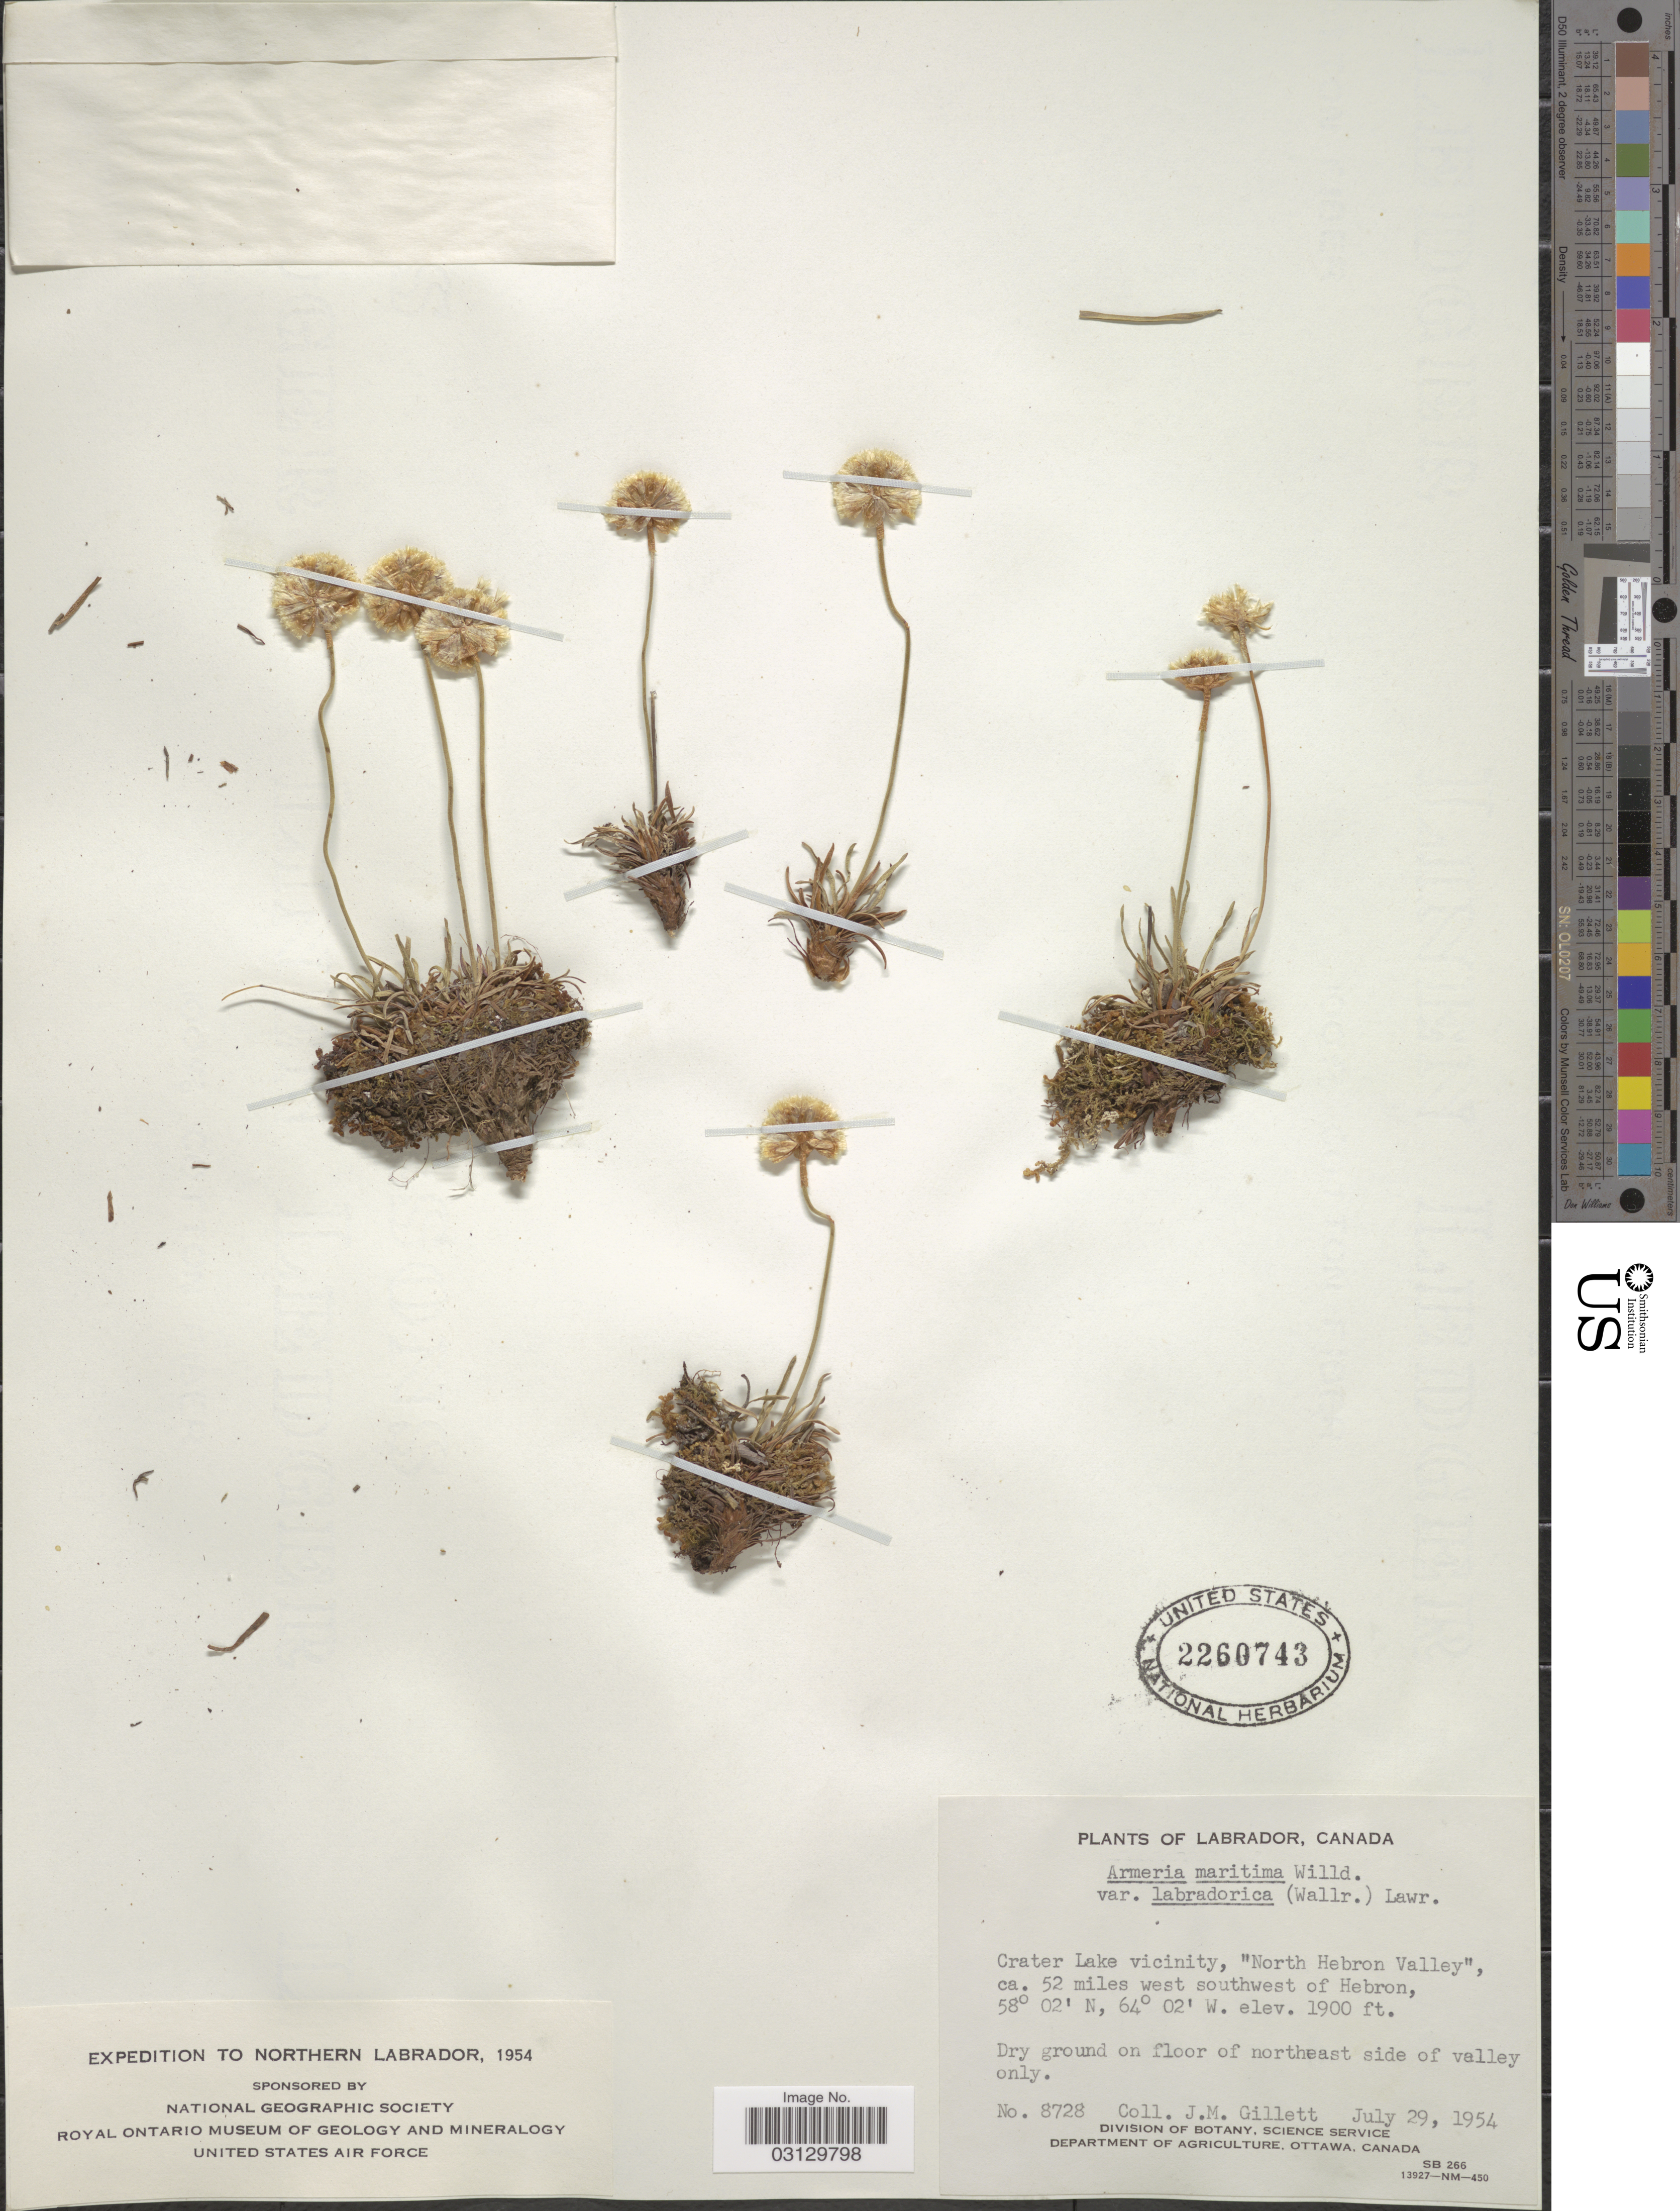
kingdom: Plantae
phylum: Tracheophyta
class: Magnoliopsida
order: Caryophyllales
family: Plumbaginaceae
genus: Armeria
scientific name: Armeria maritima subsp. sibirica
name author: (Turcz. ex Boiss.) Nyman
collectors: J. M. Gillett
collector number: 8728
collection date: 1954-07-29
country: Canada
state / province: Newfoundland and Labrador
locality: Northern Labrador. Crater Lake vicinity, "North Hebron Valley", ca. 52 miles west southwest of Hebron.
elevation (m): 579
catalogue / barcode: US 2260743